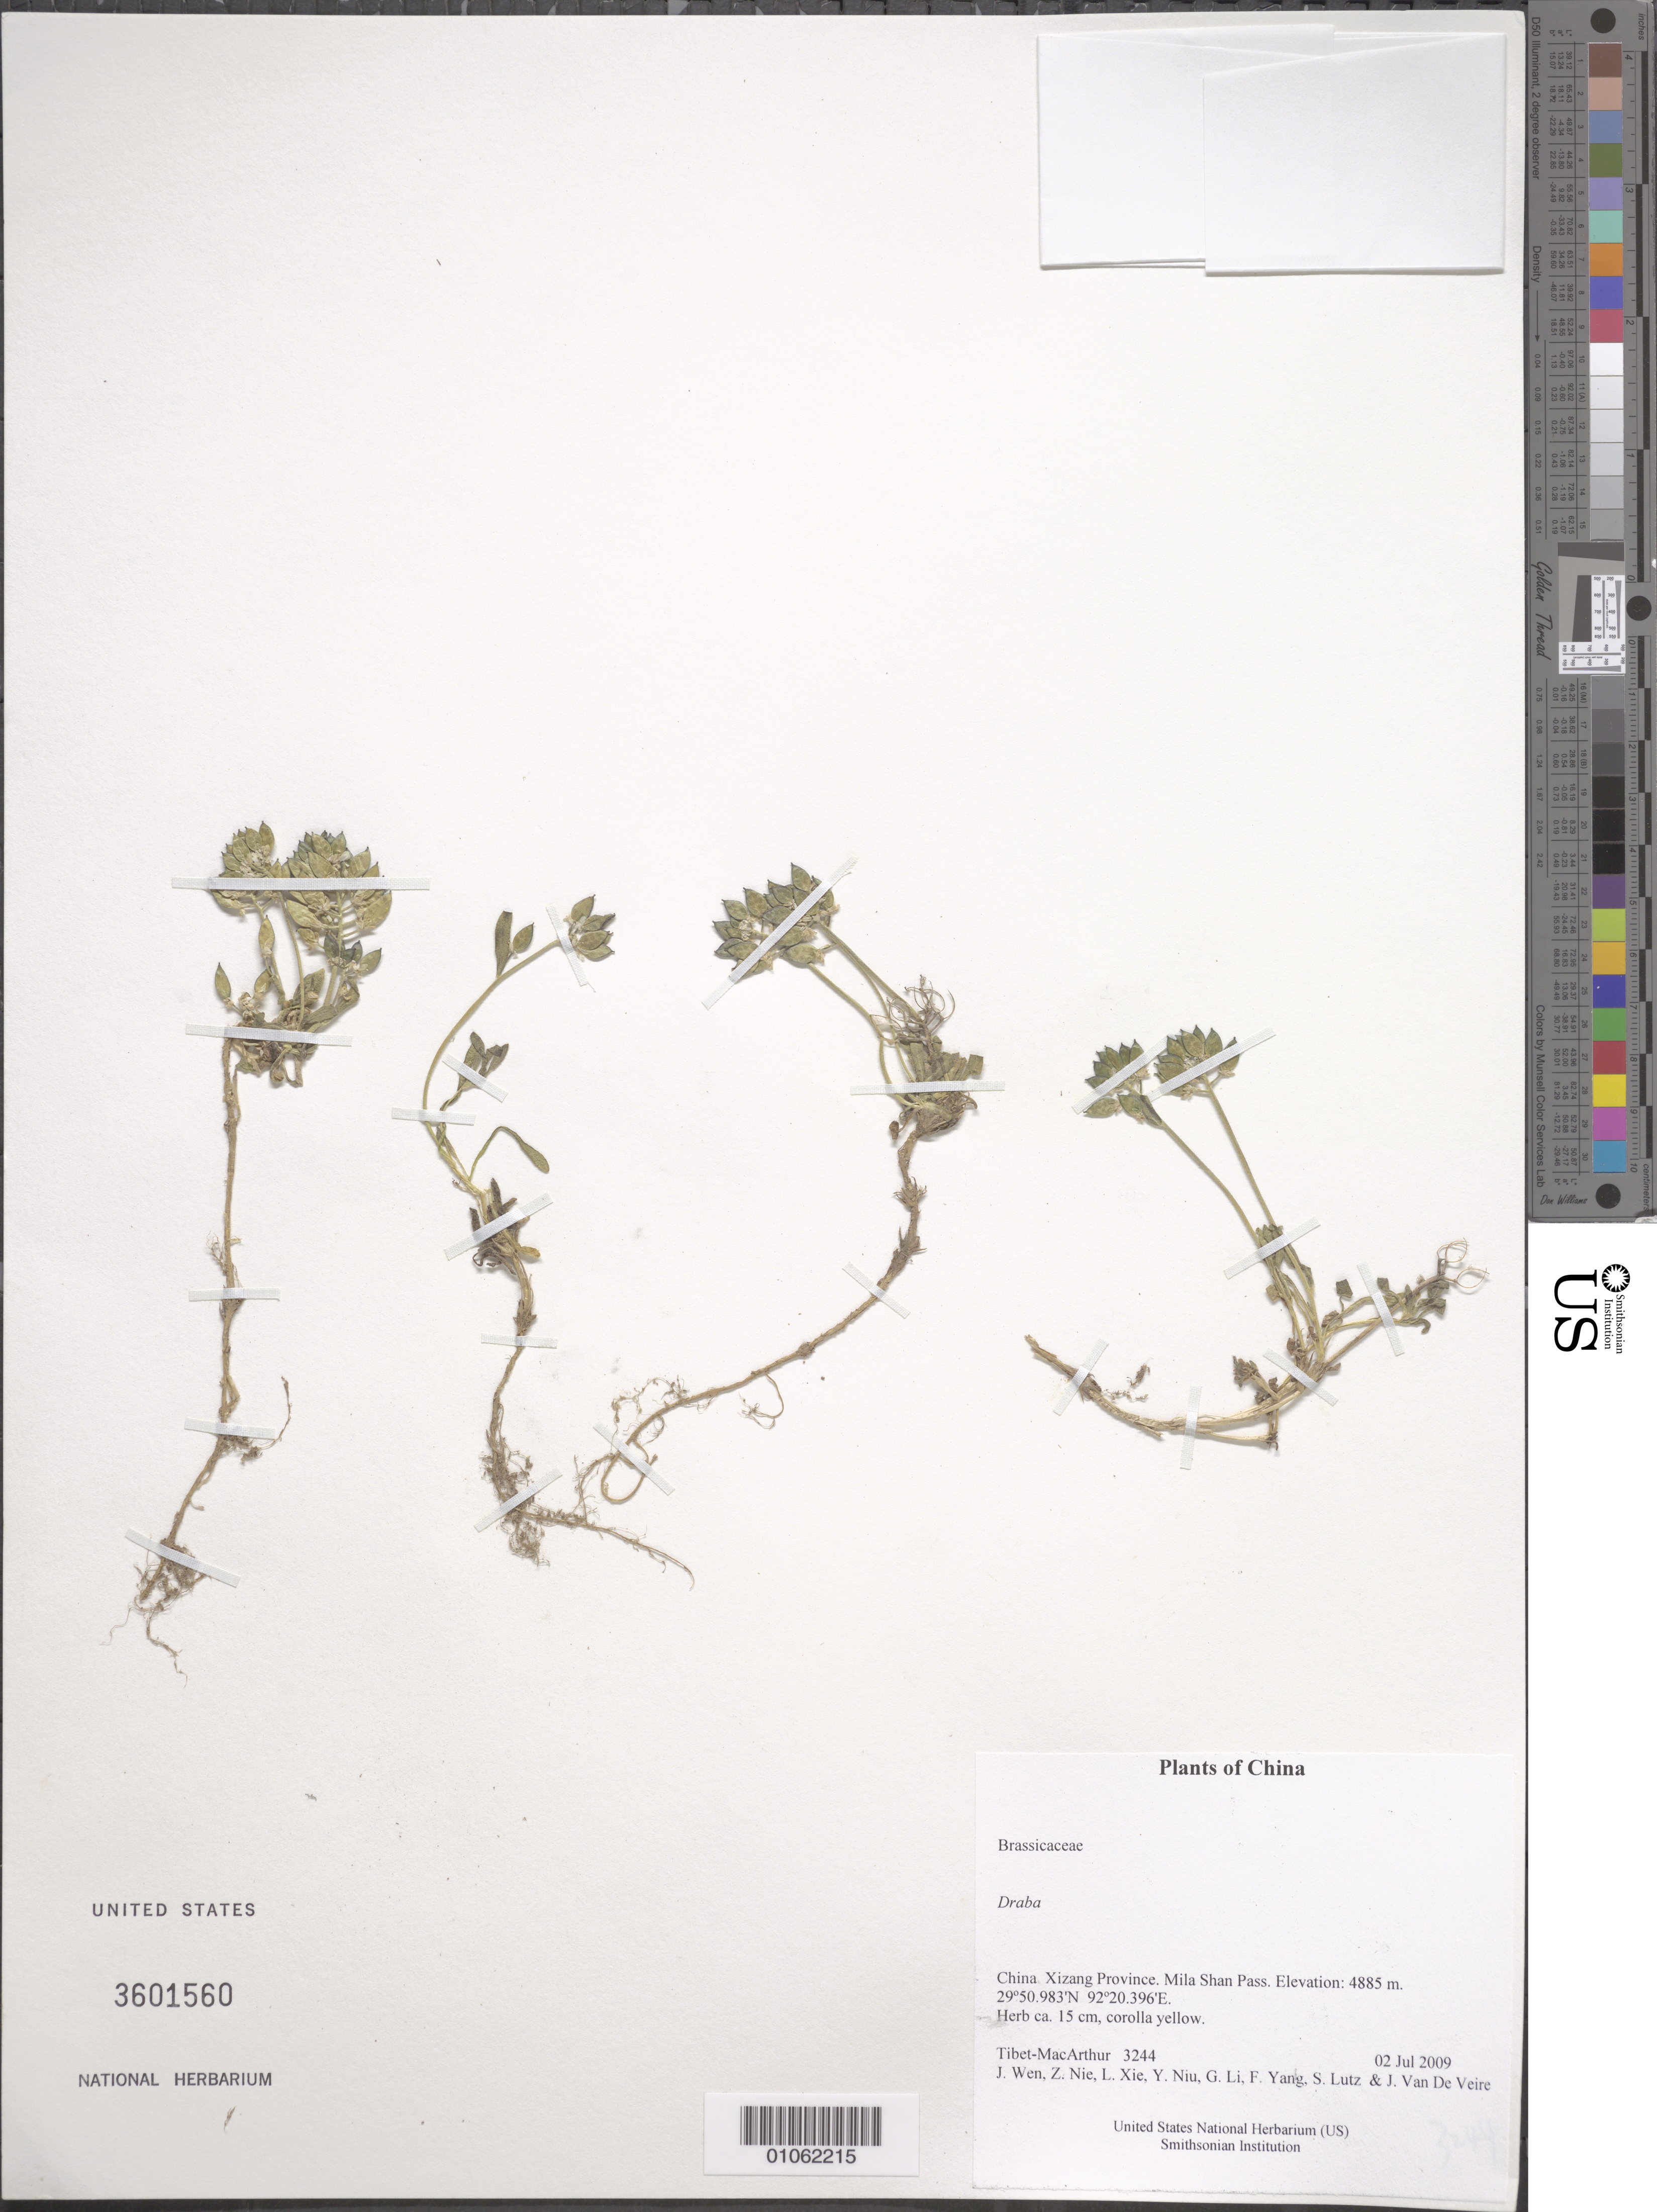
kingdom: Plantae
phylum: Tracheophyta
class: Magnoliopsida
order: Brassicales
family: Brassicaceae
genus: Draba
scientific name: Draba sp.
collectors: Tibet-MacArthur, J. Wen, Z. Nie, L. Xie, Y. Niu, G. Li, F. Yang, S. Lutz & J. Van De Veire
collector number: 3244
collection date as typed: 02 Jul 2009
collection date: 2009-07-02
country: China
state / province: Xizang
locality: Mila Shan Pass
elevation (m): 4885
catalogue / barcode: US 3601560